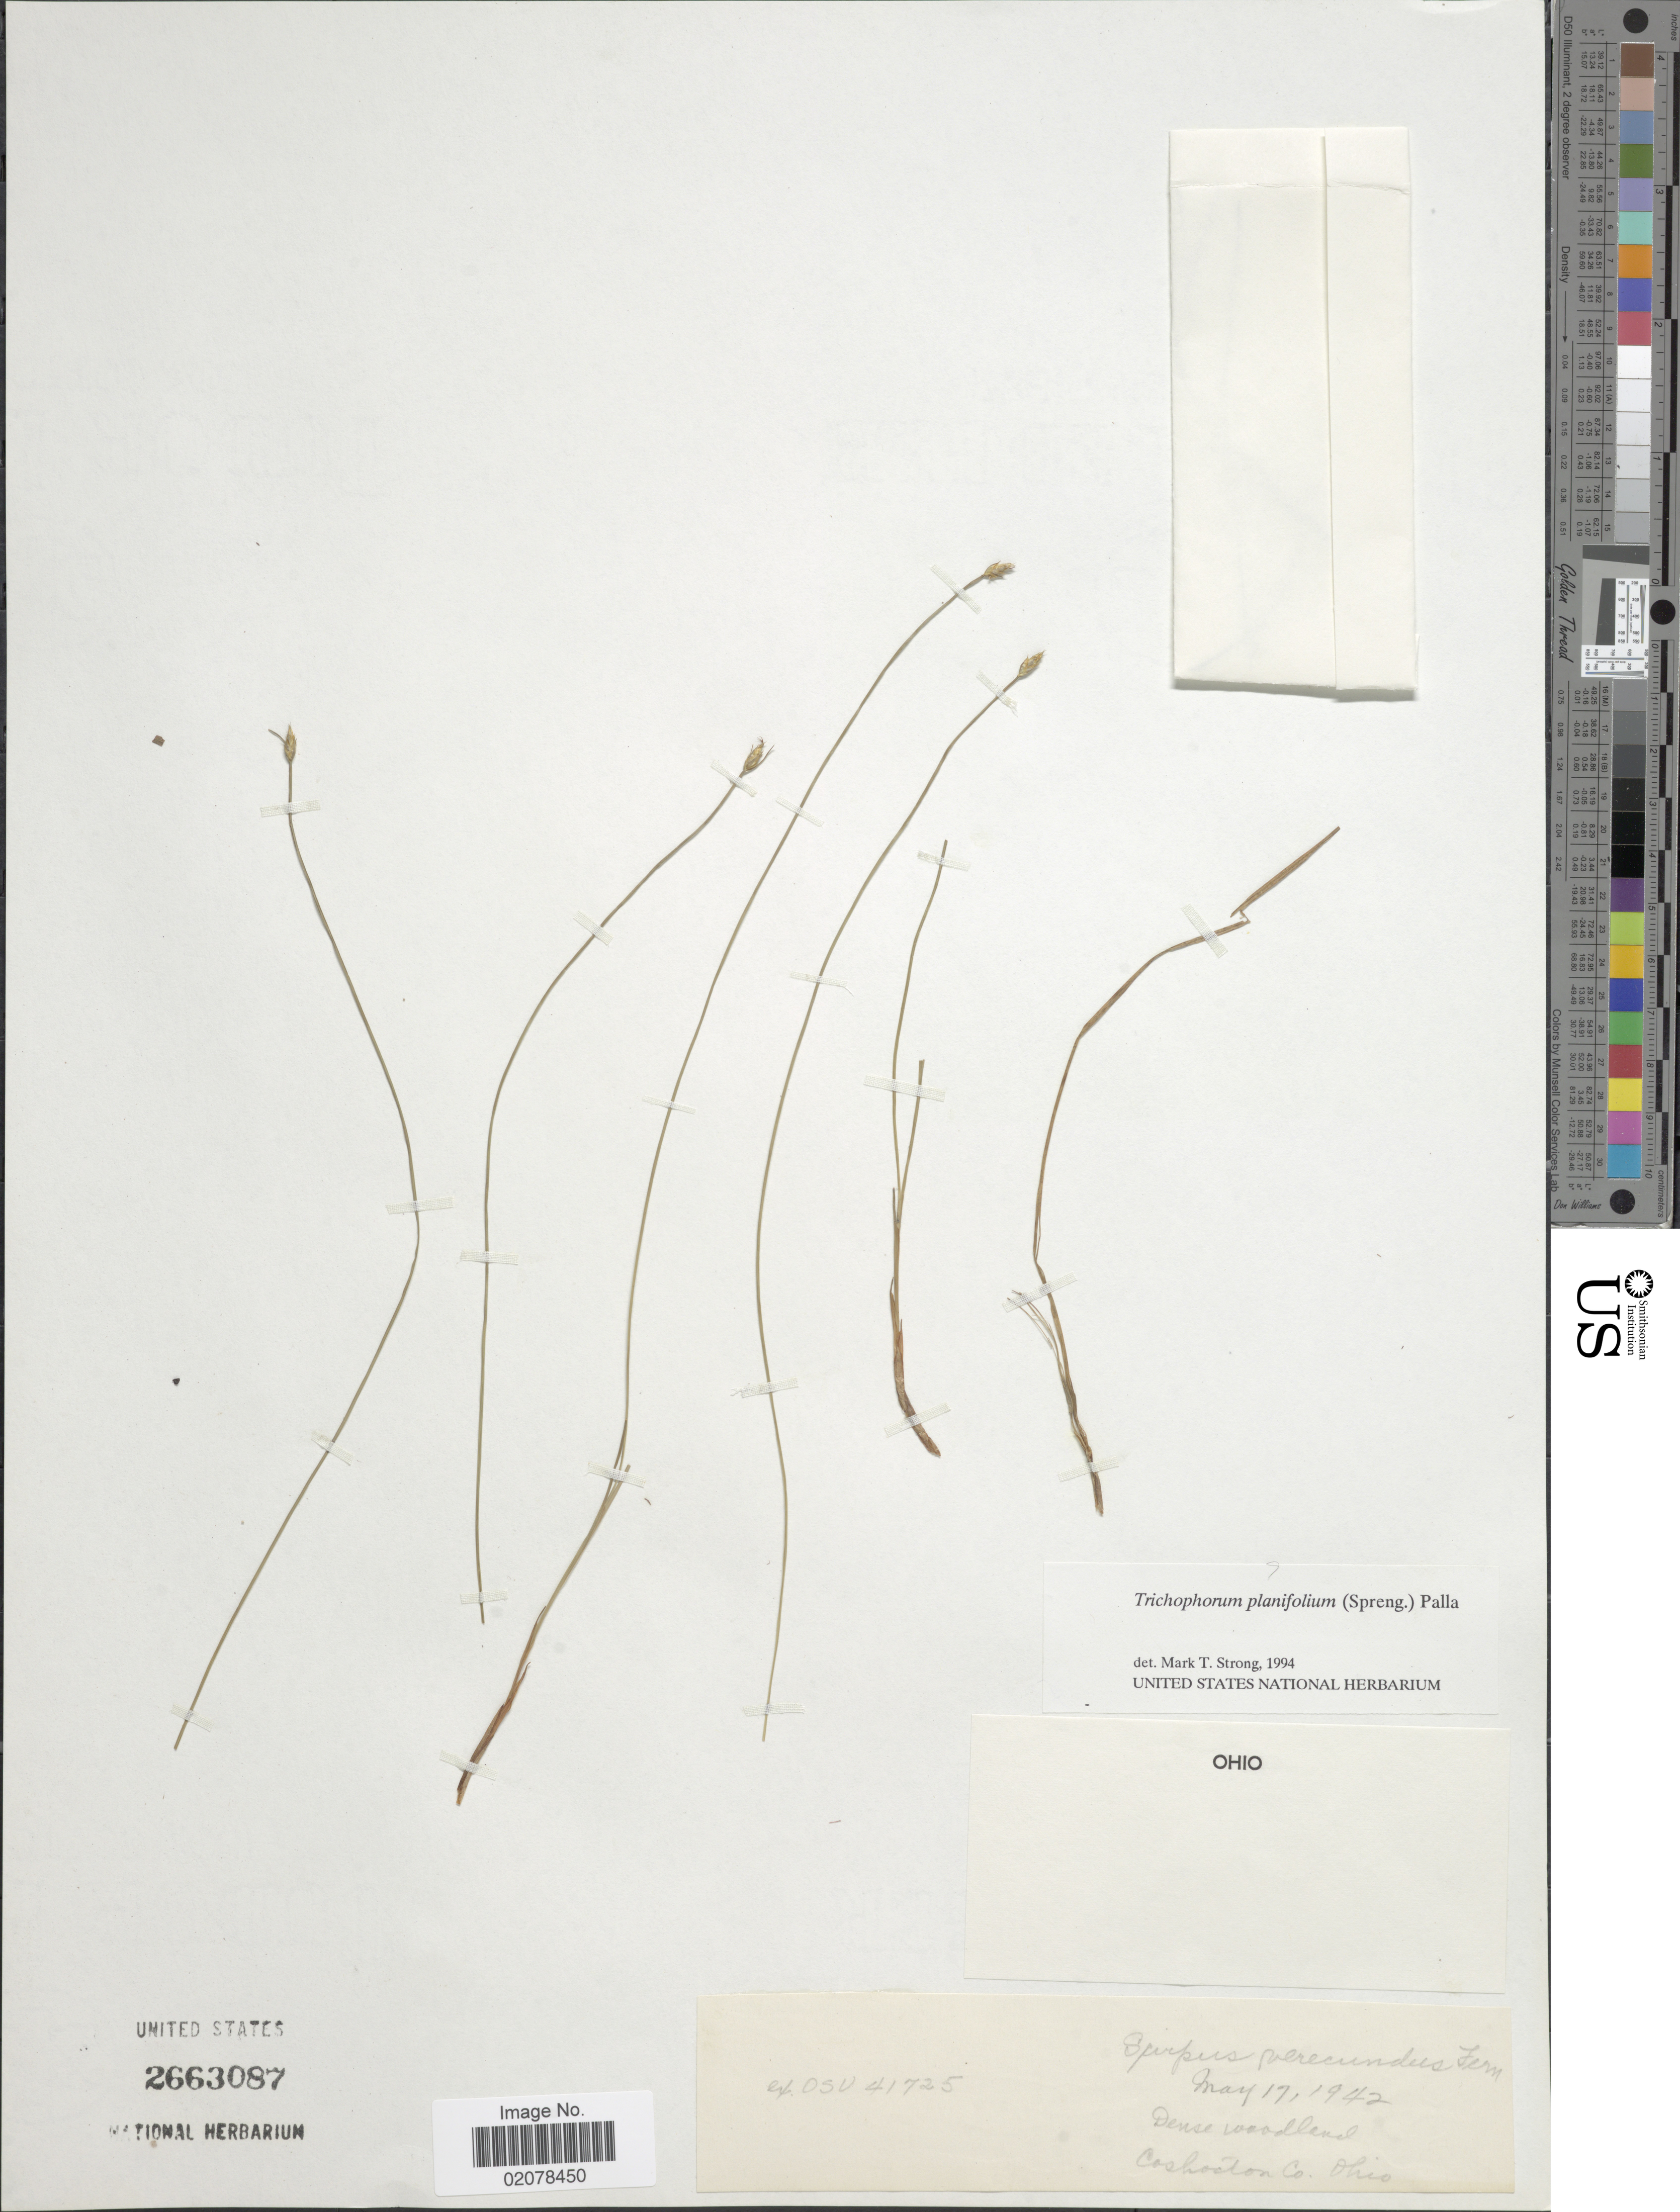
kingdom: Plantae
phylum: Tracheophyta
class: Liliopsida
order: Poales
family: Cyperaceae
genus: Trichophorum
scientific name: Trichophorum planifolium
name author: (Spreng.) Palla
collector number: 41725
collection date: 1942-05-17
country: United States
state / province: Ohio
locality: Dense woodland, Coshocton Co.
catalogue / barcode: US 2663087